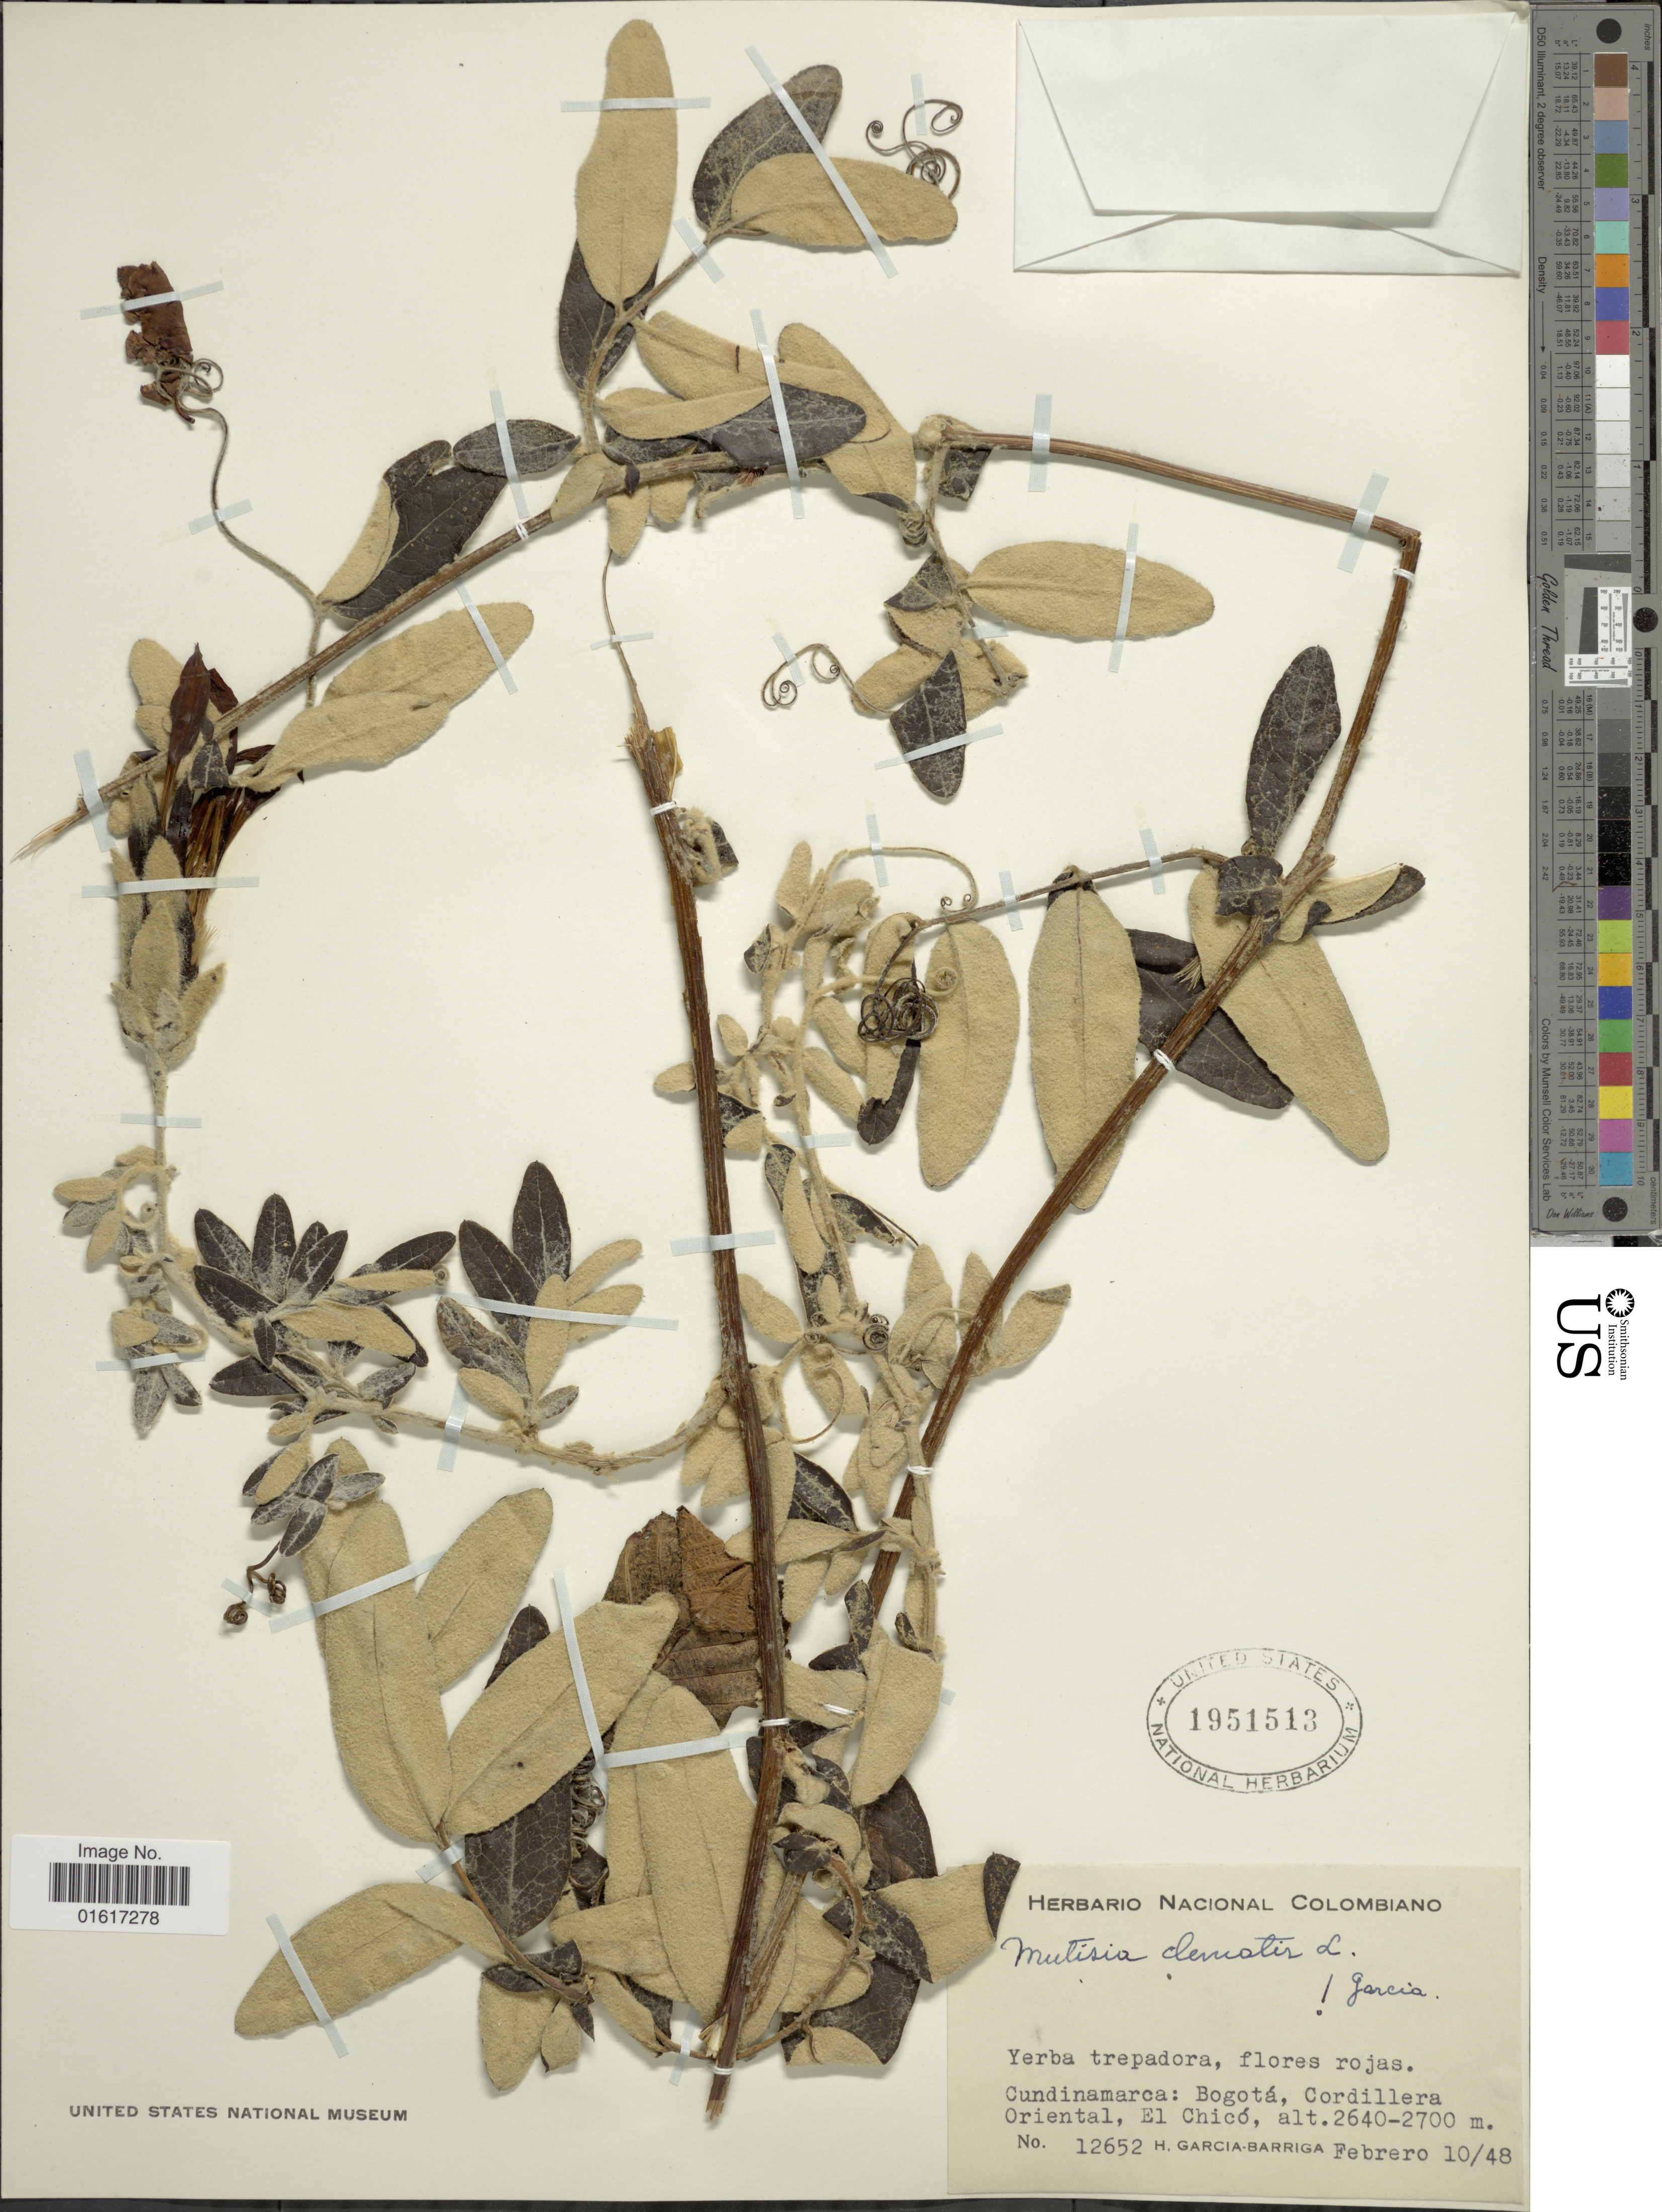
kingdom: Plantae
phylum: Tracheophyta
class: Magnoliopsida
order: Asterales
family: Asteraceae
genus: Mutisia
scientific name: Mutisia clematis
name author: L. f.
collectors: H. García Barriga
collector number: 12652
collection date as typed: Transcribed d/m/y: 10/2/48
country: Colombia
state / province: Cundinamarca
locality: Bogotá, Cordillera Oriental, El Chicó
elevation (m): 2640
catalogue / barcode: US 1951513